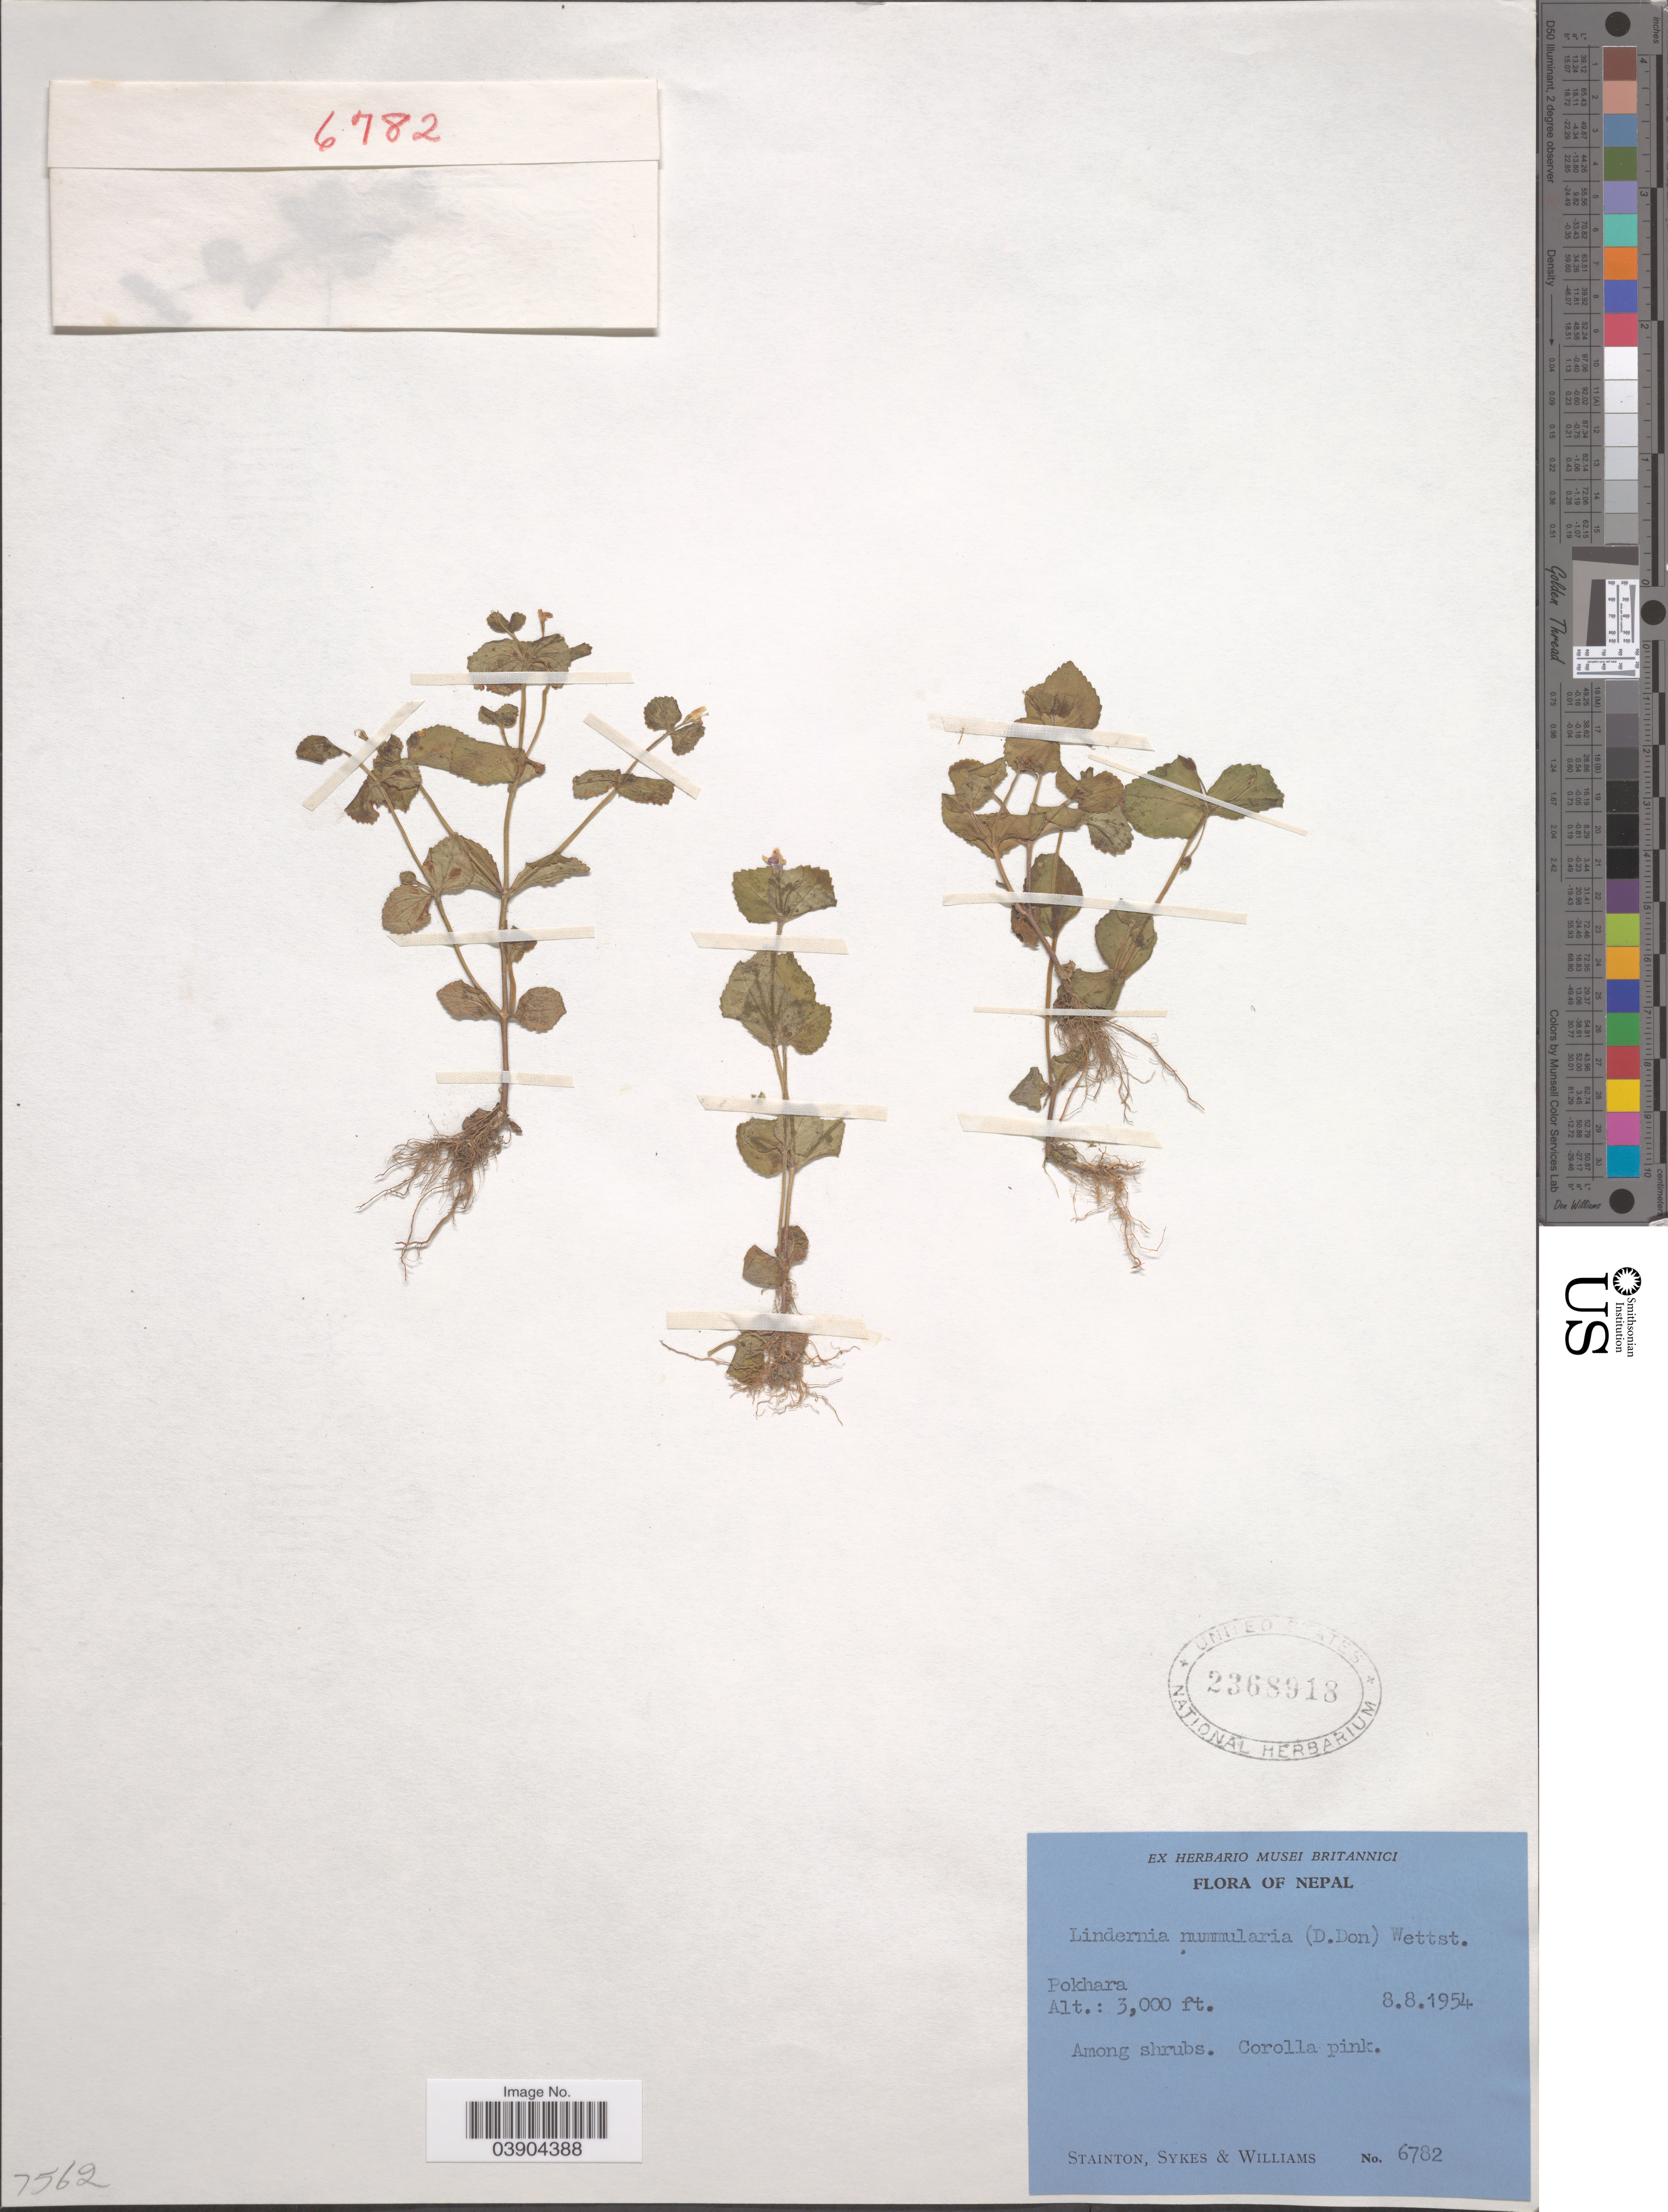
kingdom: Plantae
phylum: Tracheophyta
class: Magnoliopsida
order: Lamiales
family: Linderniaceae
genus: Lindernia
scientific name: Lindernia nummulariifolia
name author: (D. Don) Wettst.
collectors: -. Stainton, Sykes, -- & -- Williams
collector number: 6782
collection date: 1954-08-08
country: Nepal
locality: Pokhara.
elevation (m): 914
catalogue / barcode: US 2368918